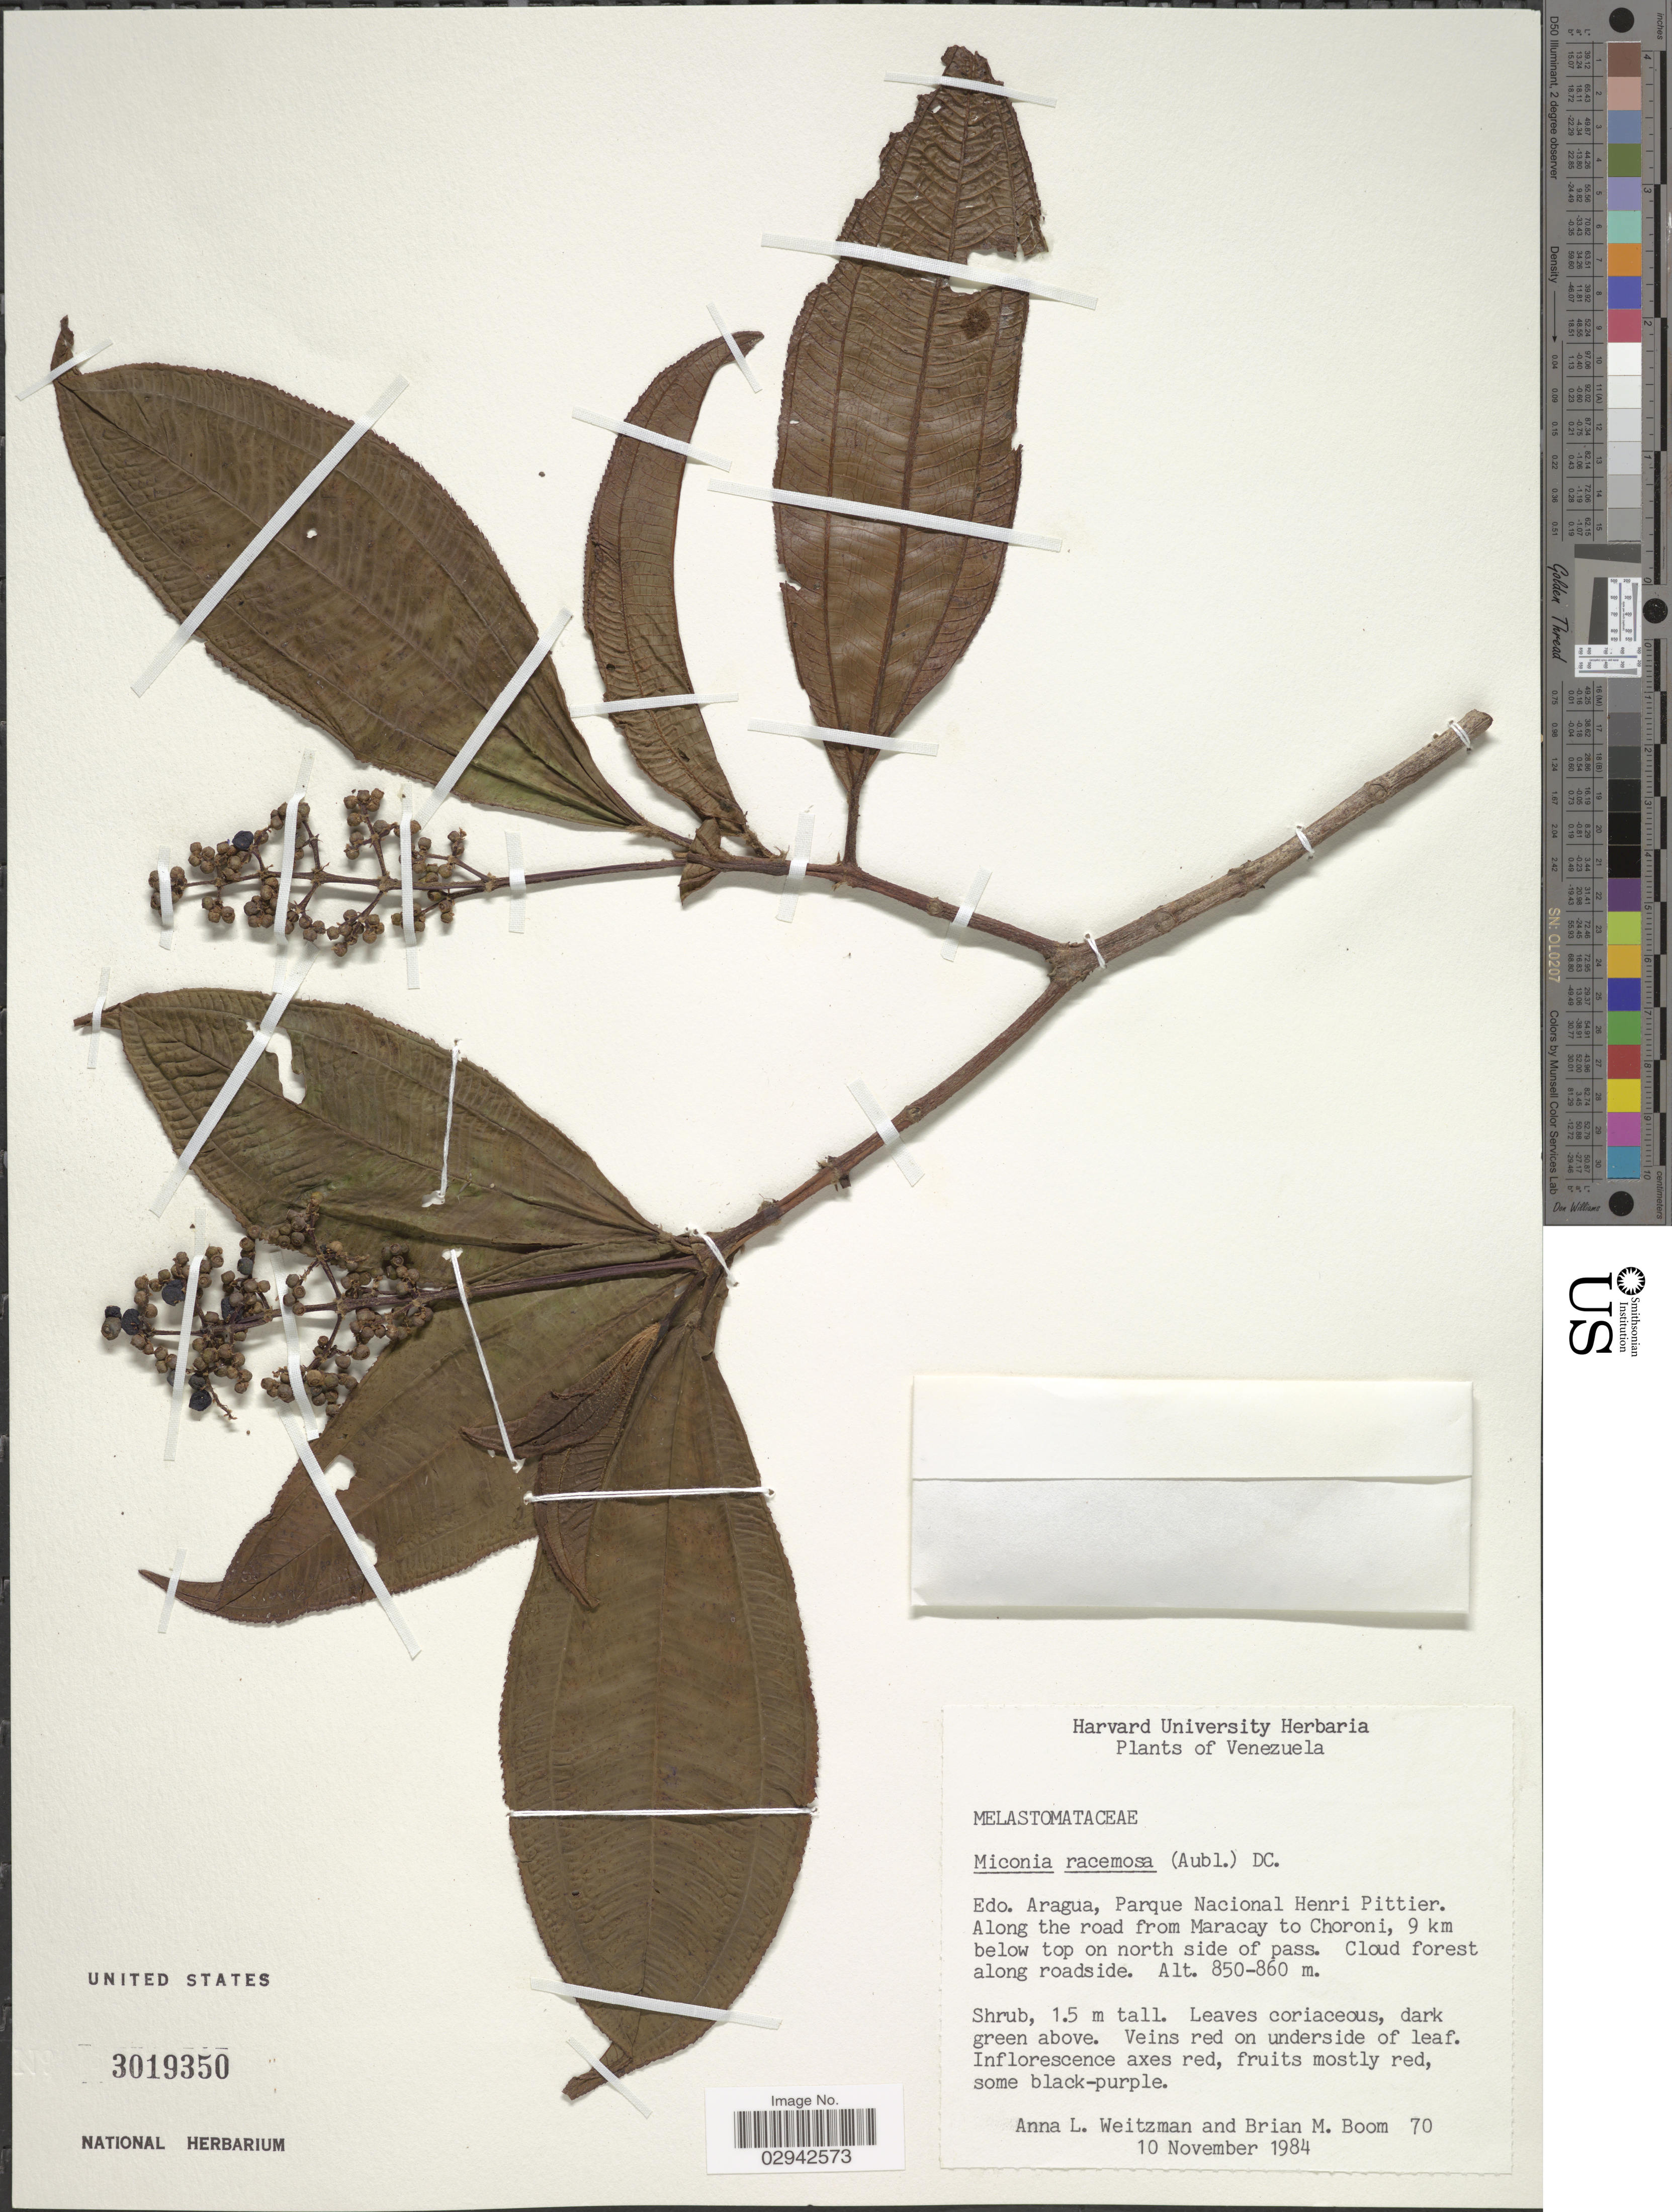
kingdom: Plantae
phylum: Tracheophyta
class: Magnoliopsida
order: Myrtales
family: Melastomataceae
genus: Miconia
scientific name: Miconia racemosa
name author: (Aubl.) DC.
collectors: A. L. Weitzman & B. M. Boom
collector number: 70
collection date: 1984-11-10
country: Venezuela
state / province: Aragua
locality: Edo. Aragua, Parque Nacional Henri Pittier, Along the road from Maracay to Choroni, 9 km below top on north side of pass, Cloud forest along roadside.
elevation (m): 850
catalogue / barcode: US 3019350